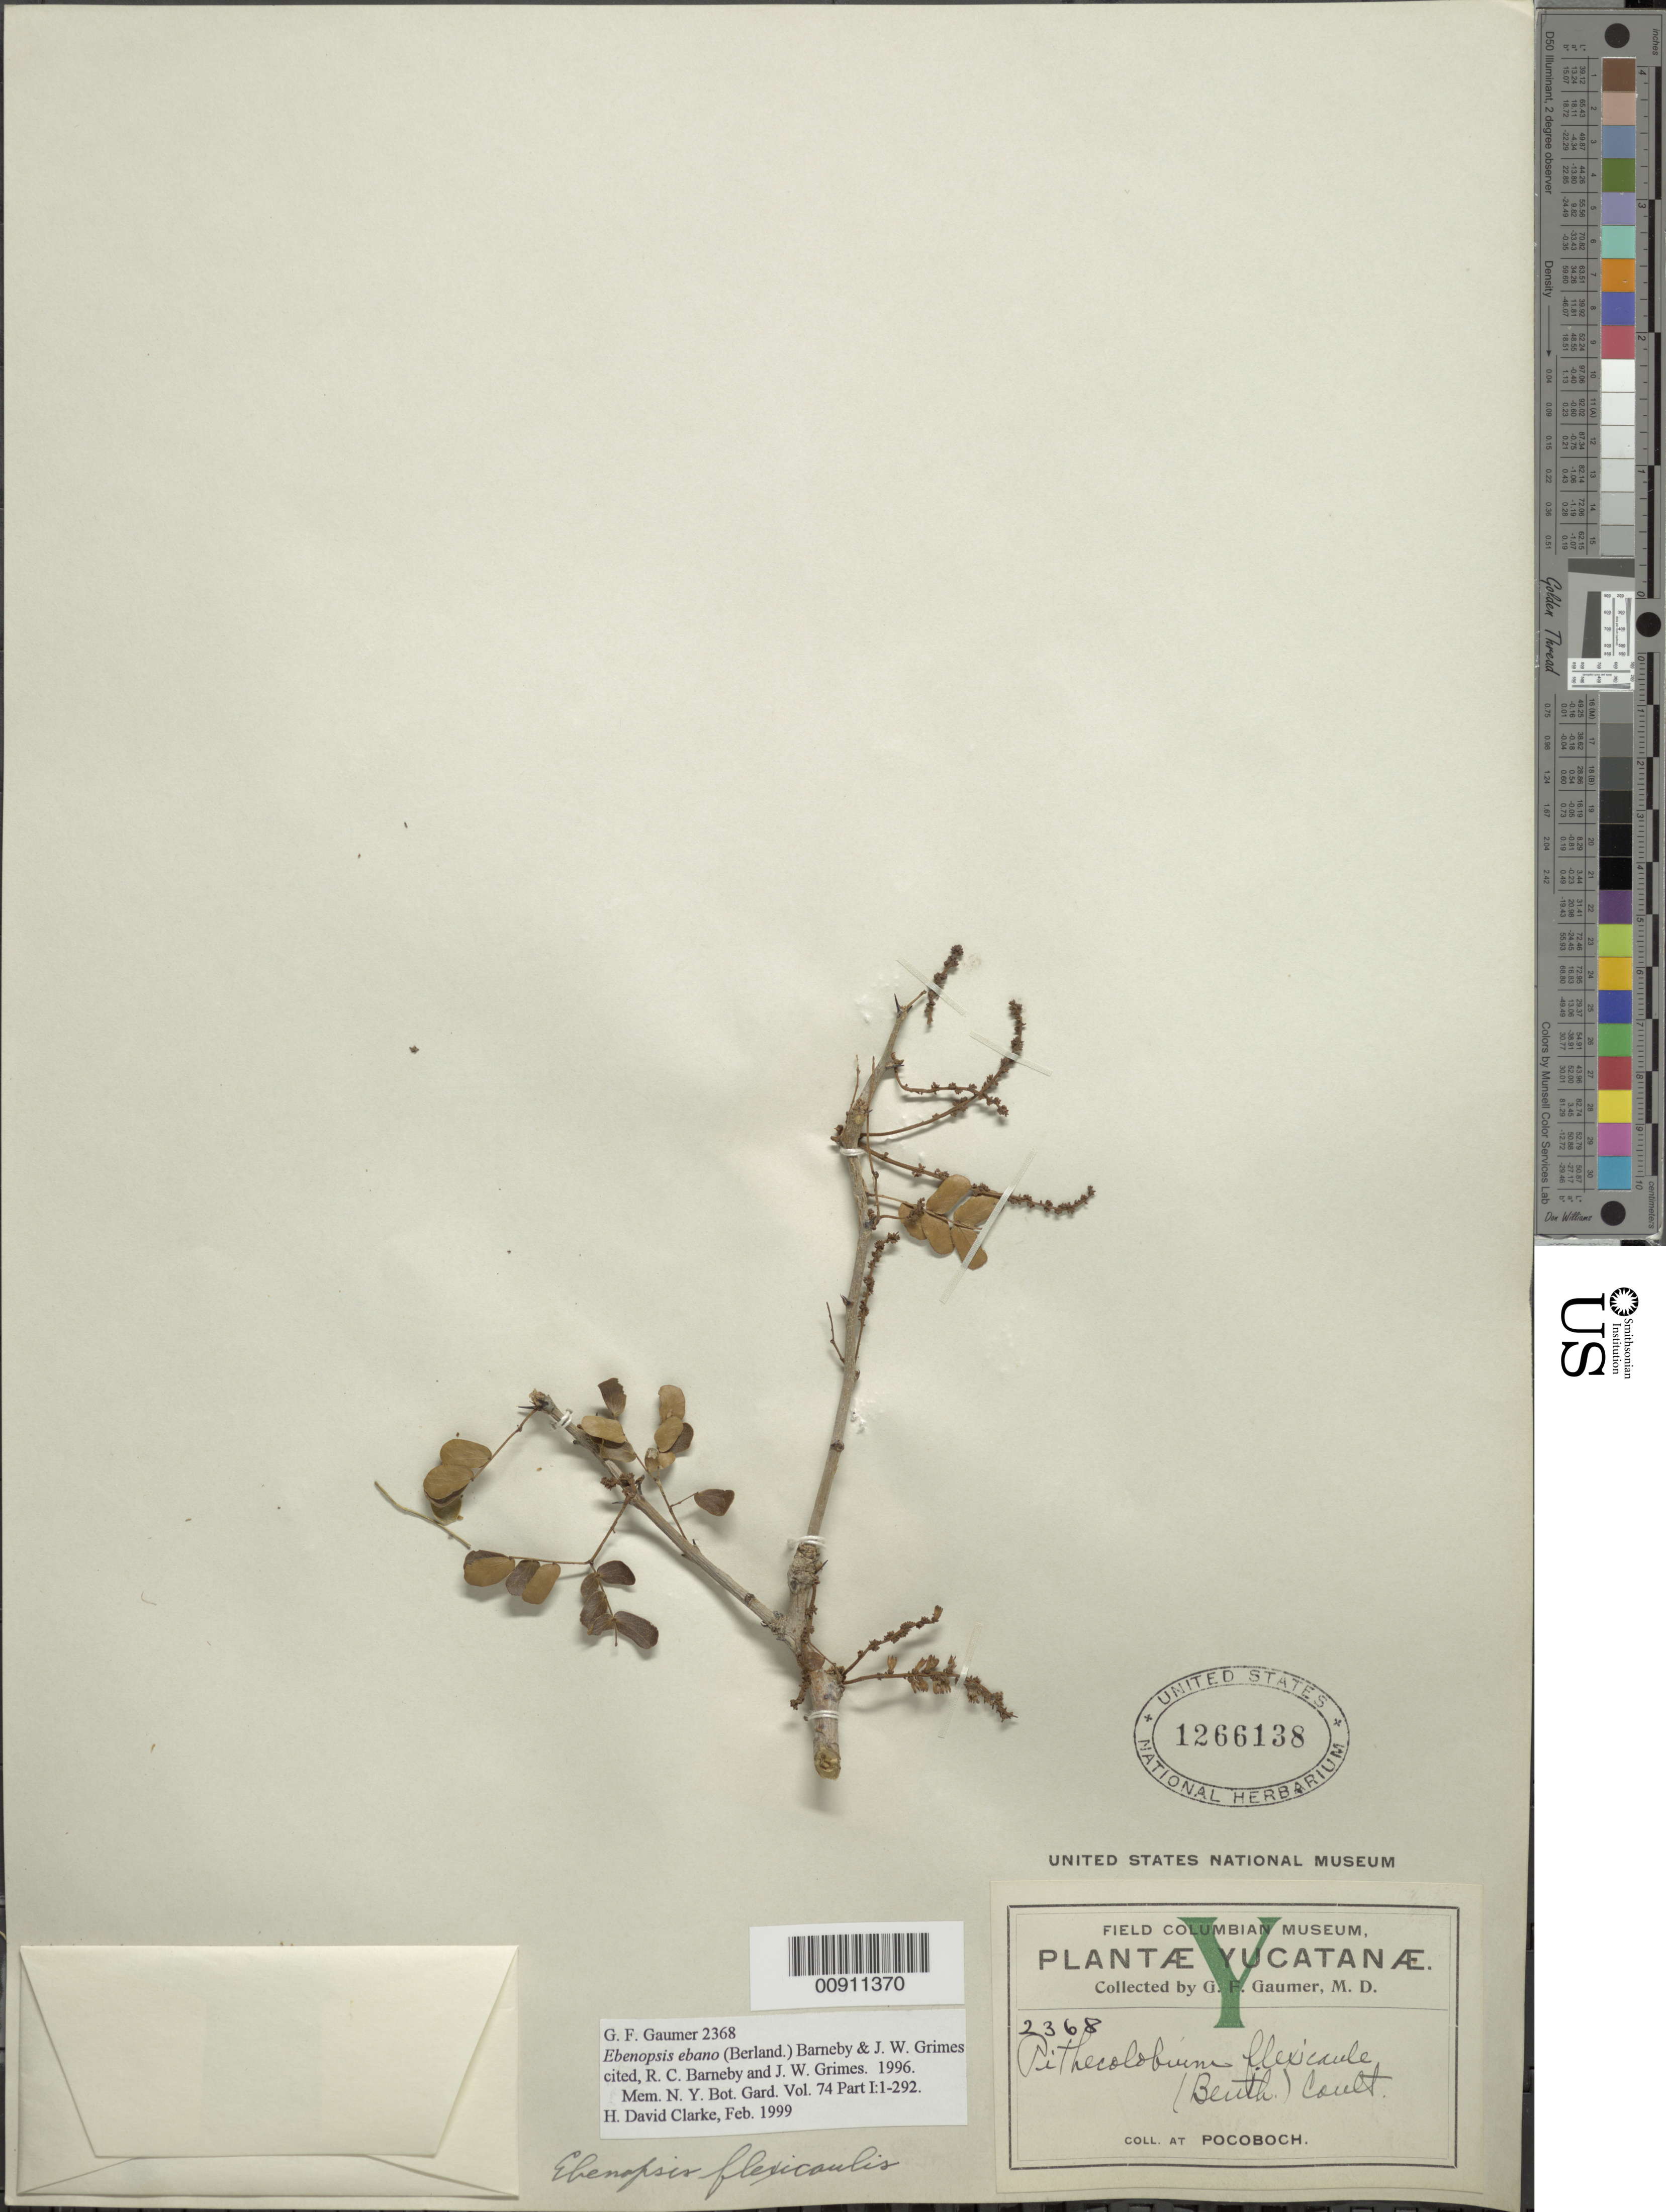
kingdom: Plantae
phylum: Tracheophyta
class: Magnoliopsida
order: Fabales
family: Fabaceae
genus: Ebenopsis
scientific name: Ebenopsis ebano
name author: (Berland.) Barneby & J.W. Grimes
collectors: G. F. Gaumer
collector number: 2368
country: Mexico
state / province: Yucatán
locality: Pocoboch, Yucatán.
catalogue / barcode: US 1266138